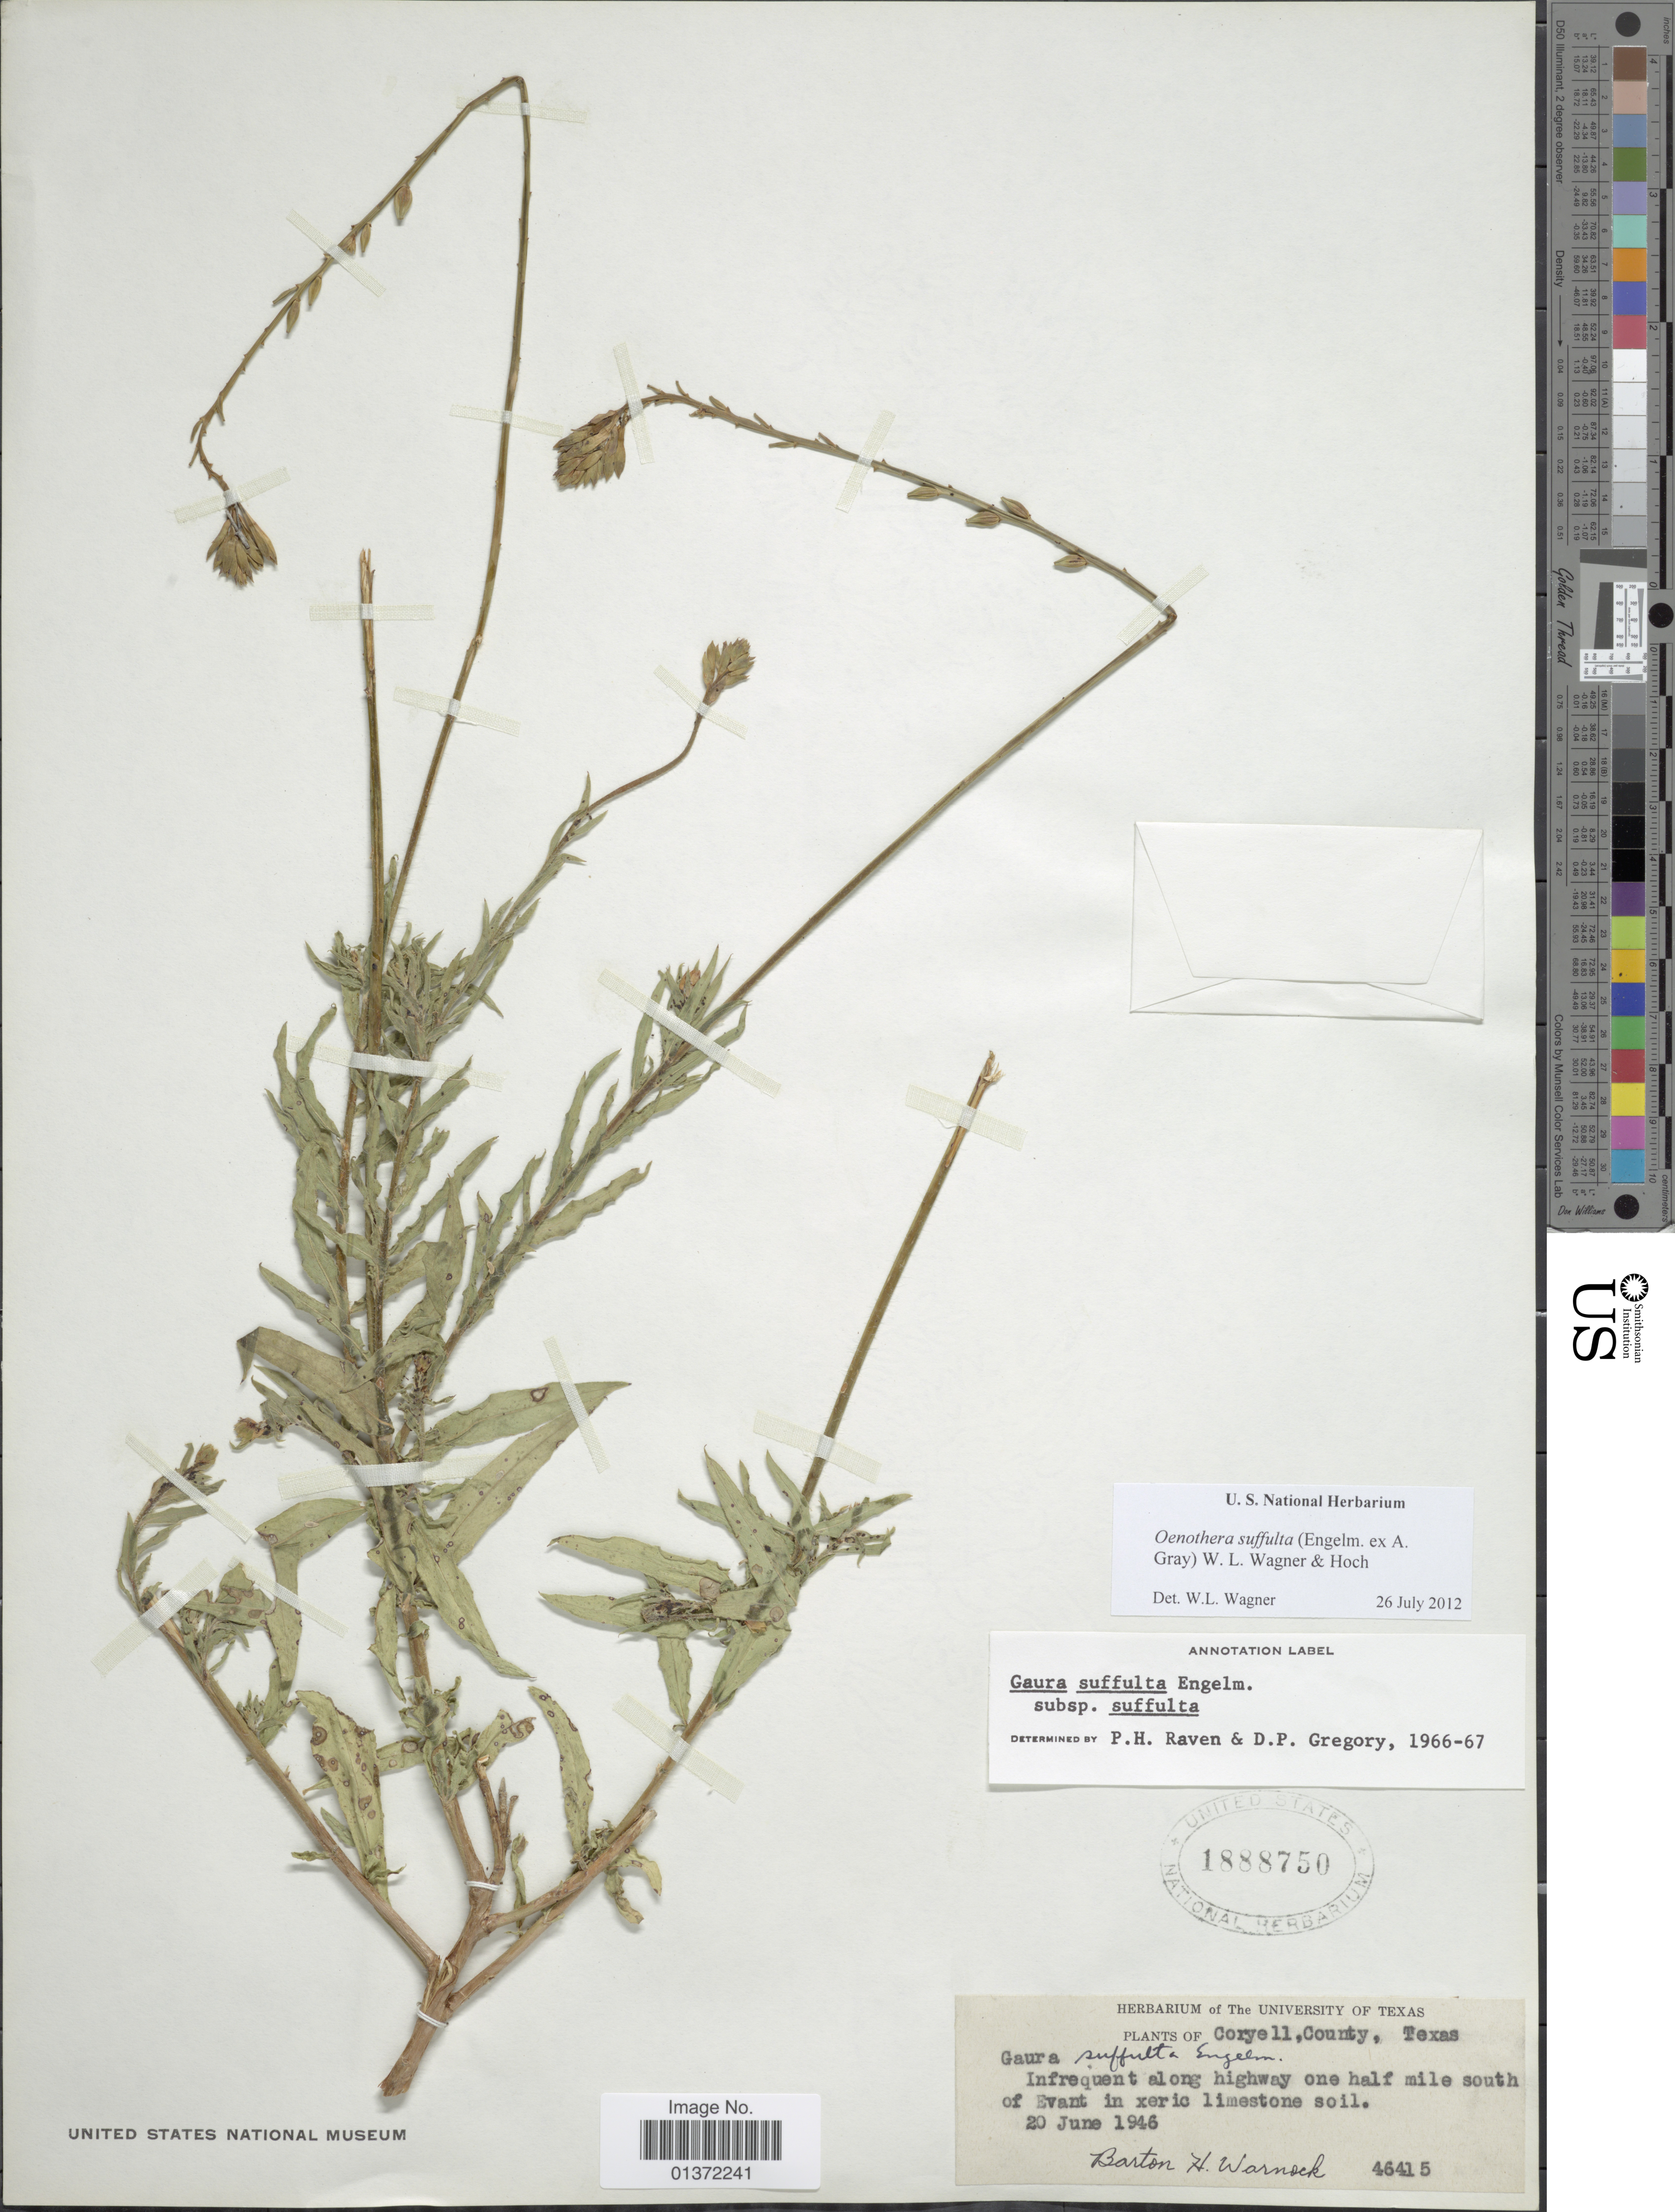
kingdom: Plantae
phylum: Tracheophyta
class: Magnoliopsida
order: Myrtales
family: Onagraceae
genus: Oenothera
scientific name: Oenothera suffulta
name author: (Engelm. ex A. Gray) W.L. Wagner & Hoch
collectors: B. H. Warnock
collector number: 46415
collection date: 1946-06-20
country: United States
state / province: Texas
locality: Coryell County, along highway one mile south of Evant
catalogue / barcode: US 1888750